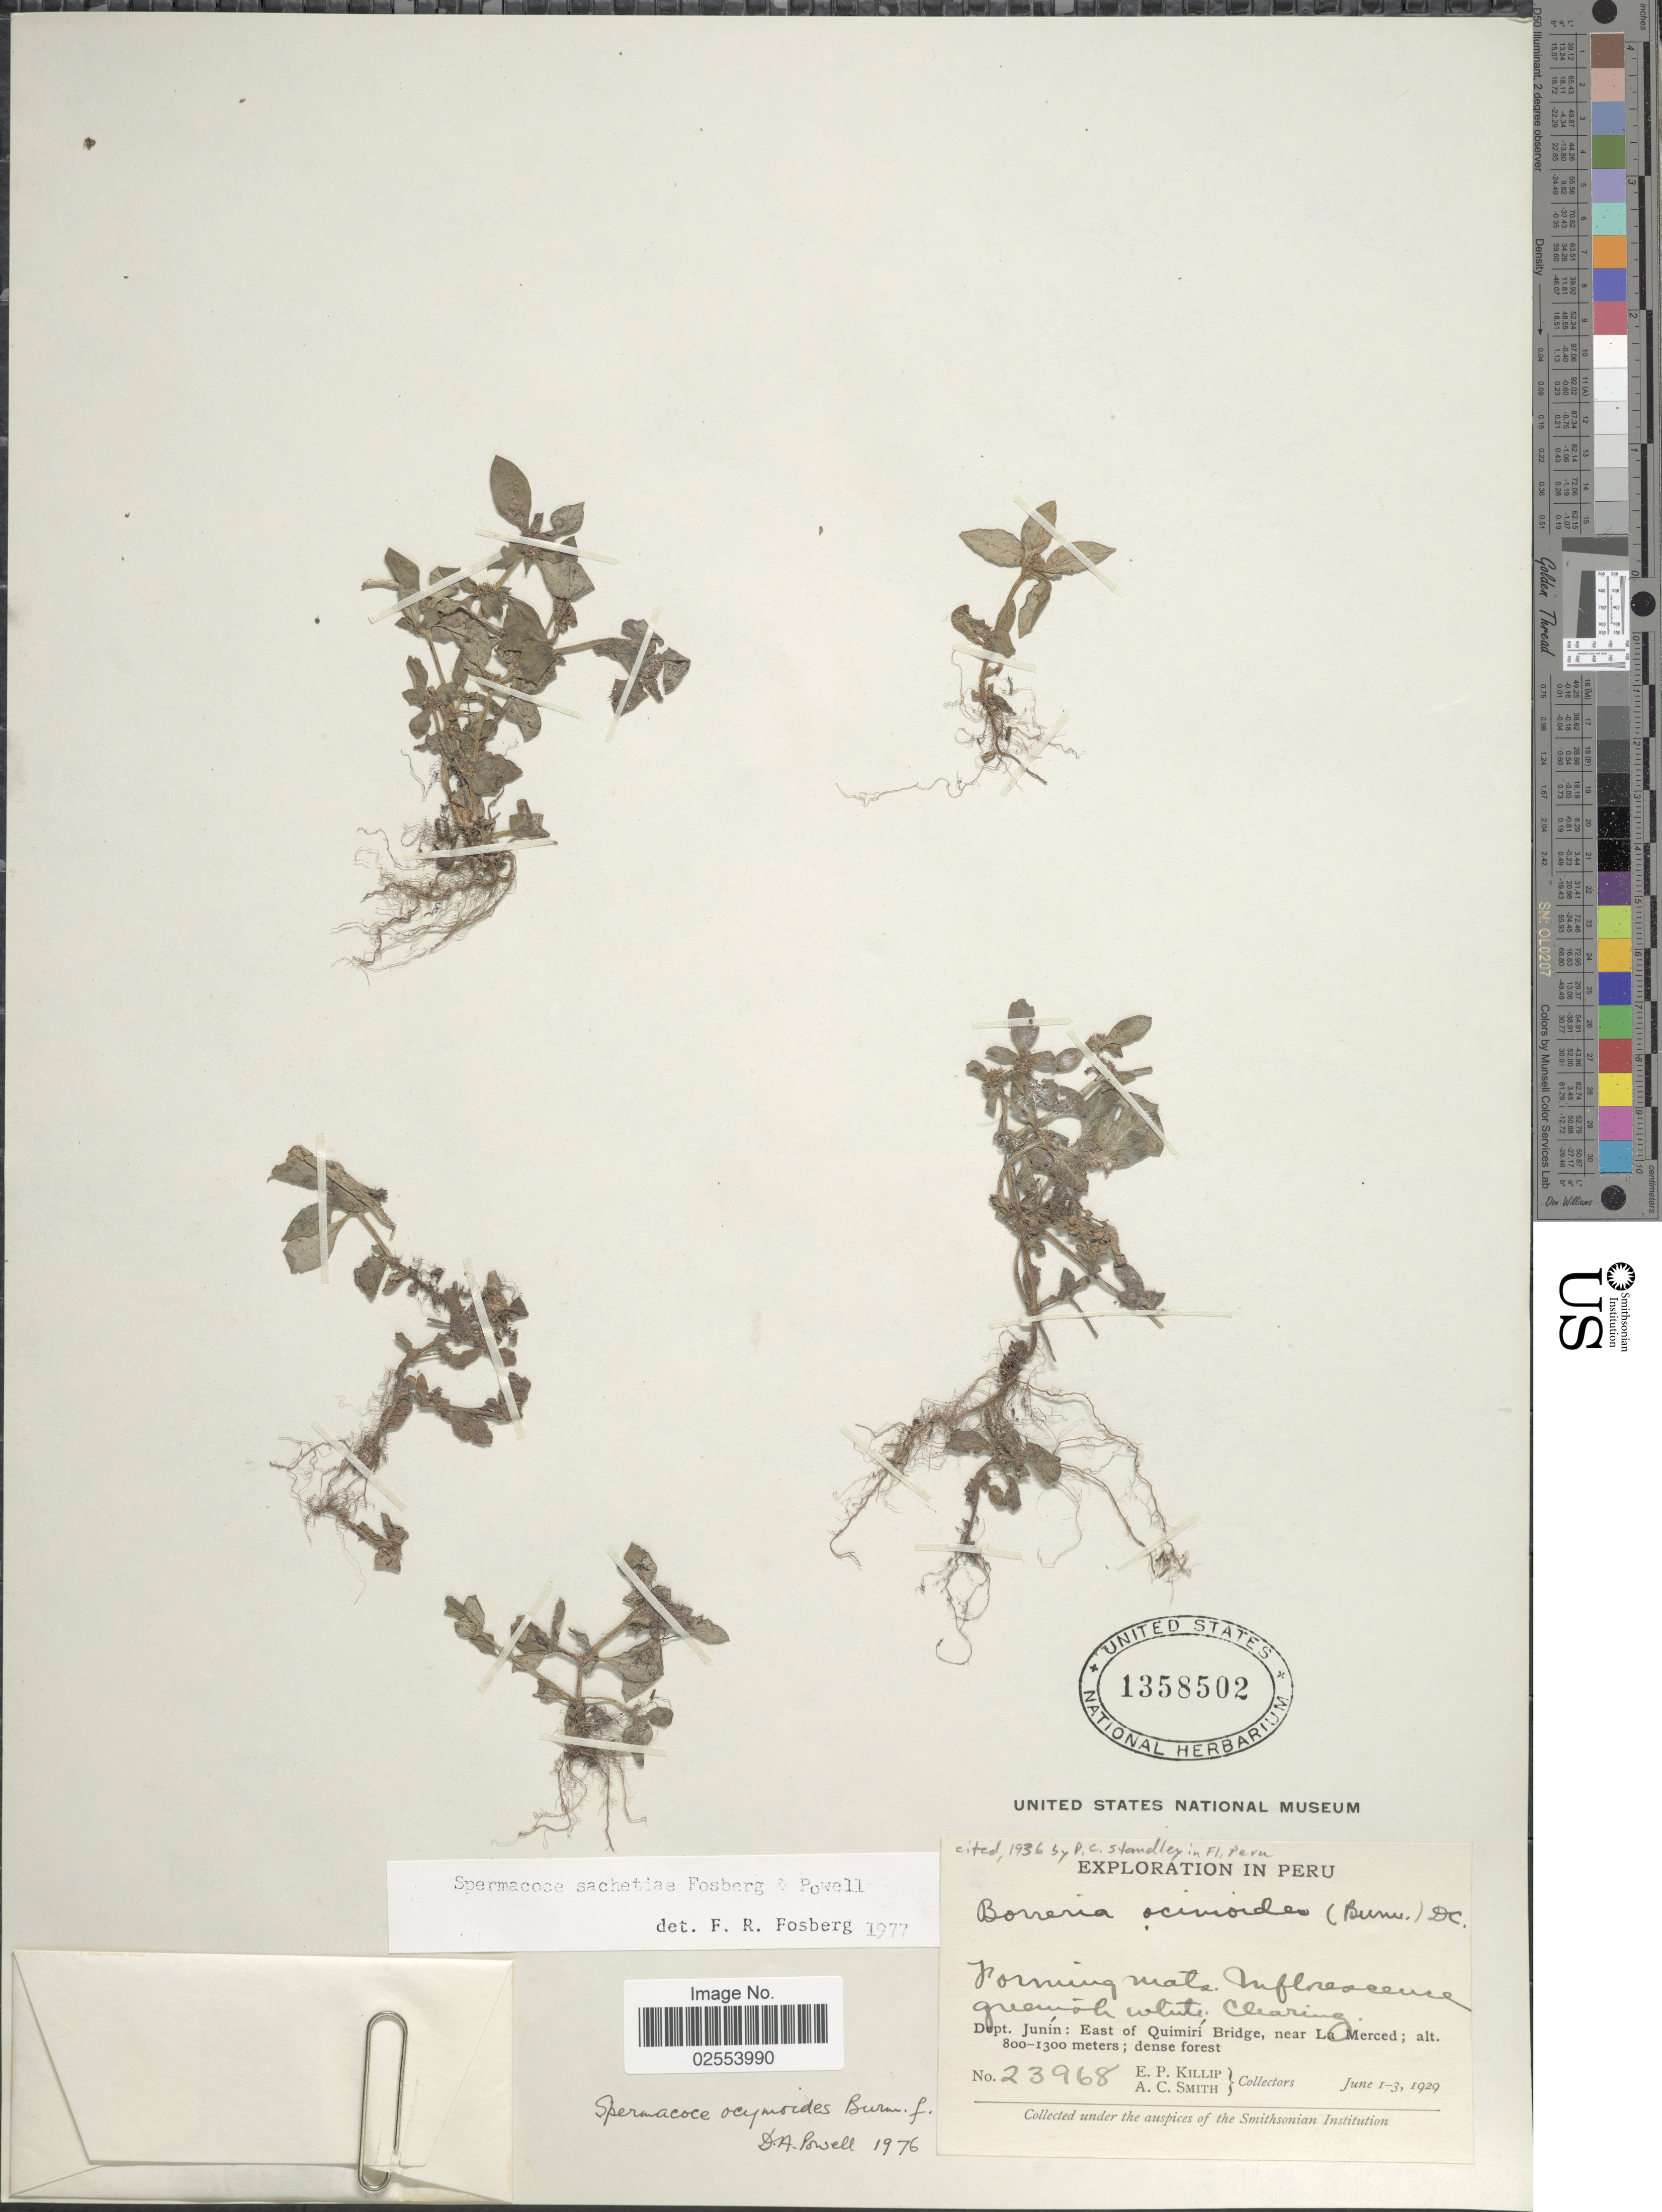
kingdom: Plantae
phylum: Tracheophyta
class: Magnoliopsida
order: Gentianales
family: Rubiaceae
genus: Spermacoce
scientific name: Spermacoce mauritiana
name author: Gideon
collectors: E. P. Killip & A. C. Smith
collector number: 23968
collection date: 1929-06-01/1929-06-03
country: Peru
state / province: Junín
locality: East of Quimiri Bridge, near La Merced.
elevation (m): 800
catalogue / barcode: US 1358502